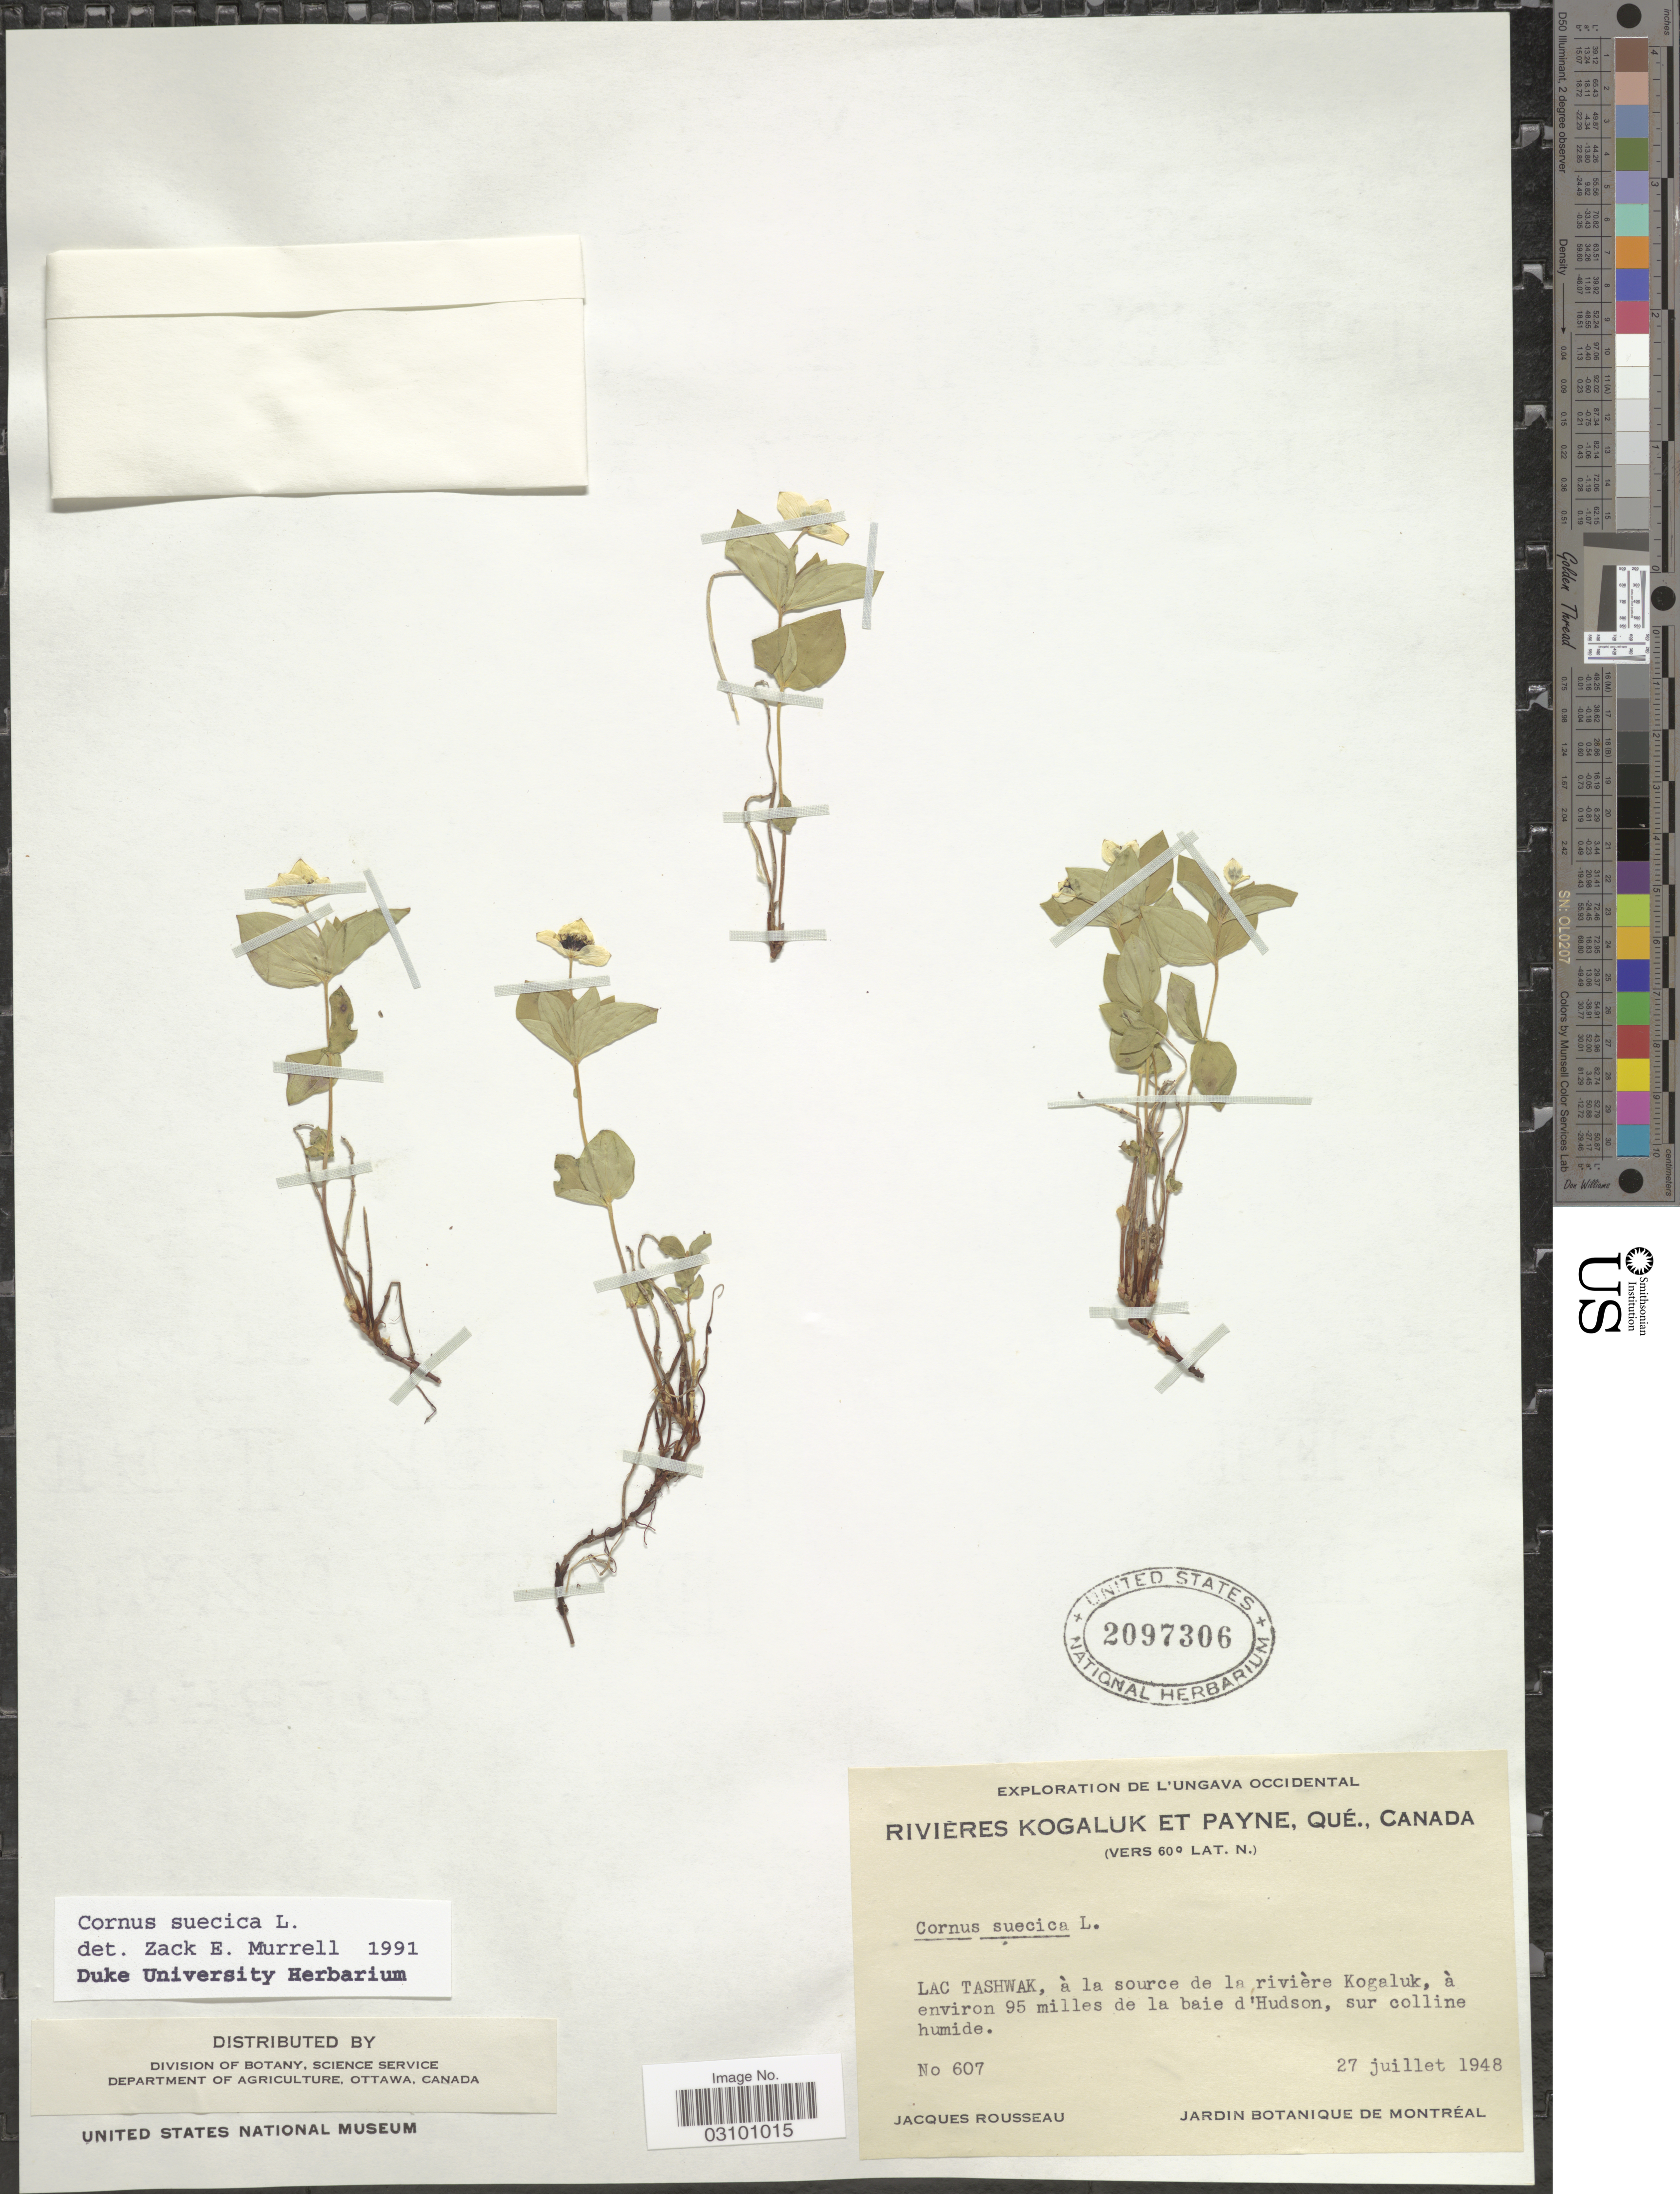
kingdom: Plantae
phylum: Tracheophyta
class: Magnoliopsida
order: Cornales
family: Cornaceae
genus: Cornus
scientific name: Cornus suecica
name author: L.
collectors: J. Rousseau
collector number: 607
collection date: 1948-07-27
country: Canada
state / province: Quebec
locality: De L'Ungava Occidental. Rivières Kogaluk et Payne, Qué. Lac Tashwak, à la source de la rivière Kogaluk, à environ 95 miles de la baie d'Hudson, sur colline humide.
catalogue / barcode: US 2097306